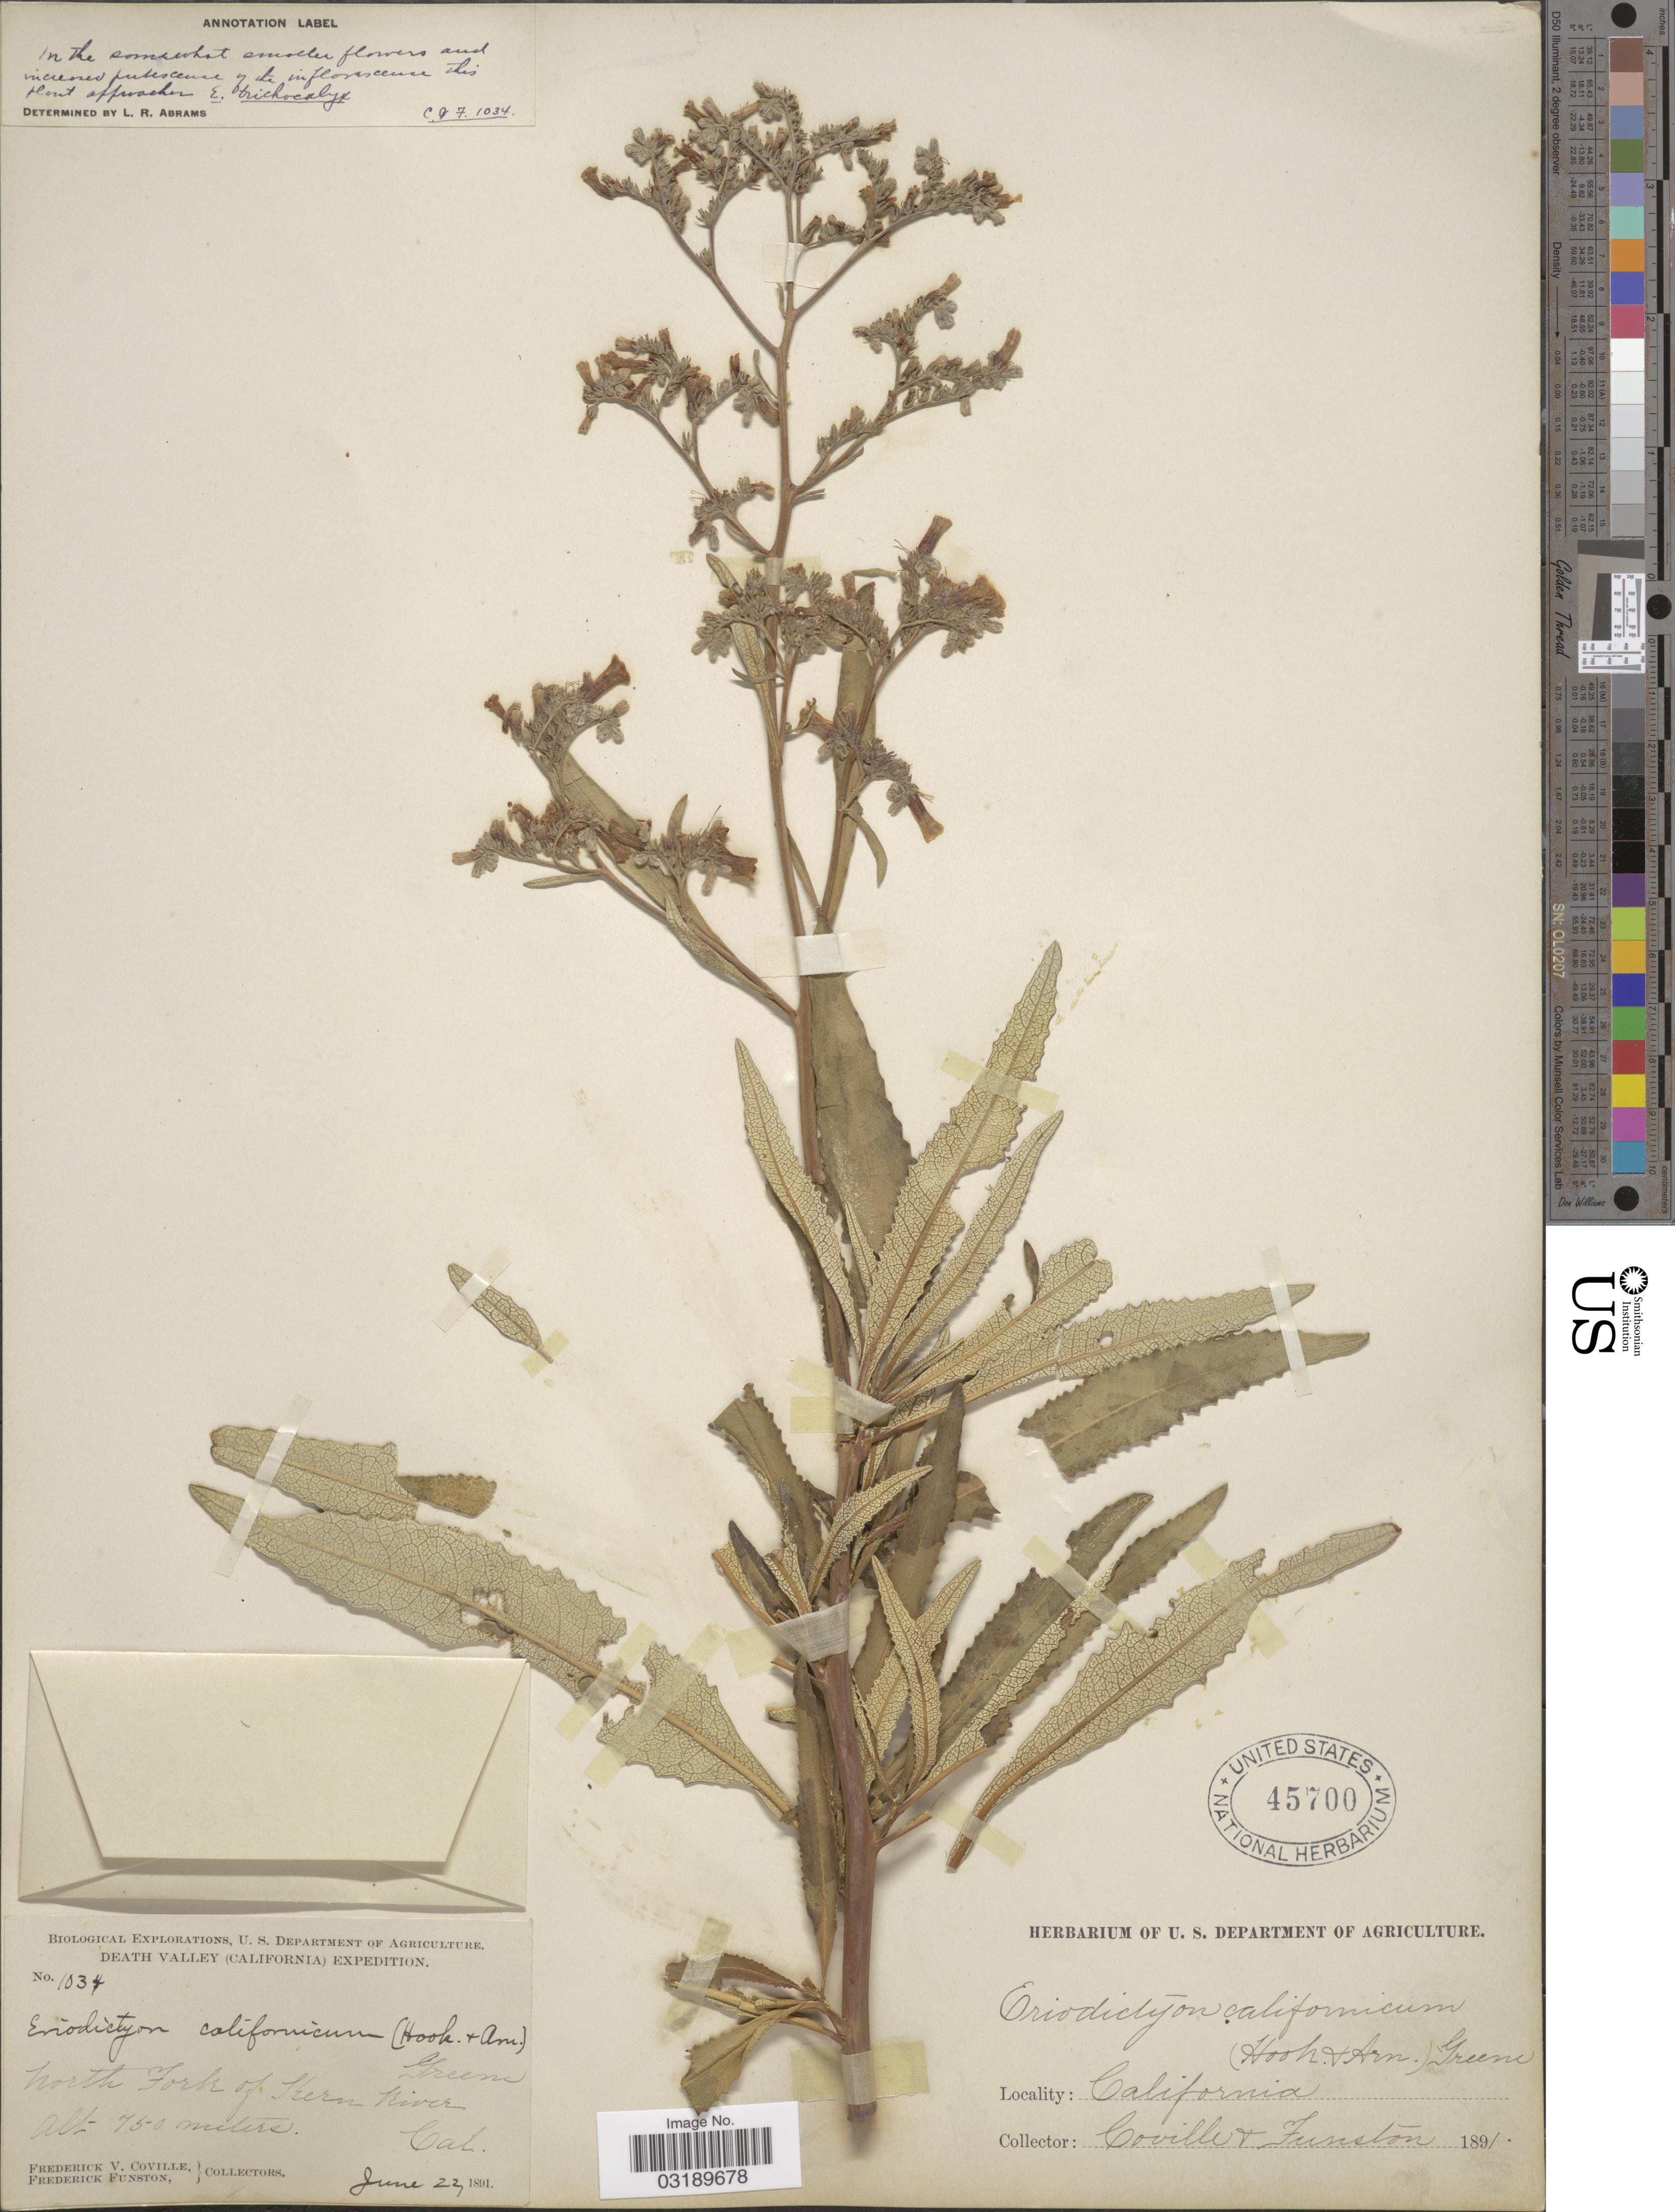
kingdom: Plantae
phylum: Tracheophyta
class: Magnoliopsida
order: Boraginales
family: Namaceae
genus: Eriodictyon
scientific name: Eriodictyon californicum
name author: (Hook. & Arn.) Torr.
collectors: F. V. Coville & F. Funston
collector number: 1034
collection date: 1891-06-22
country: United States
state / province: California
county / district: Kern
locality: Death Valley. North Fork of Kern River.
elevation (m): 750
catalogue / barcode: US 45700